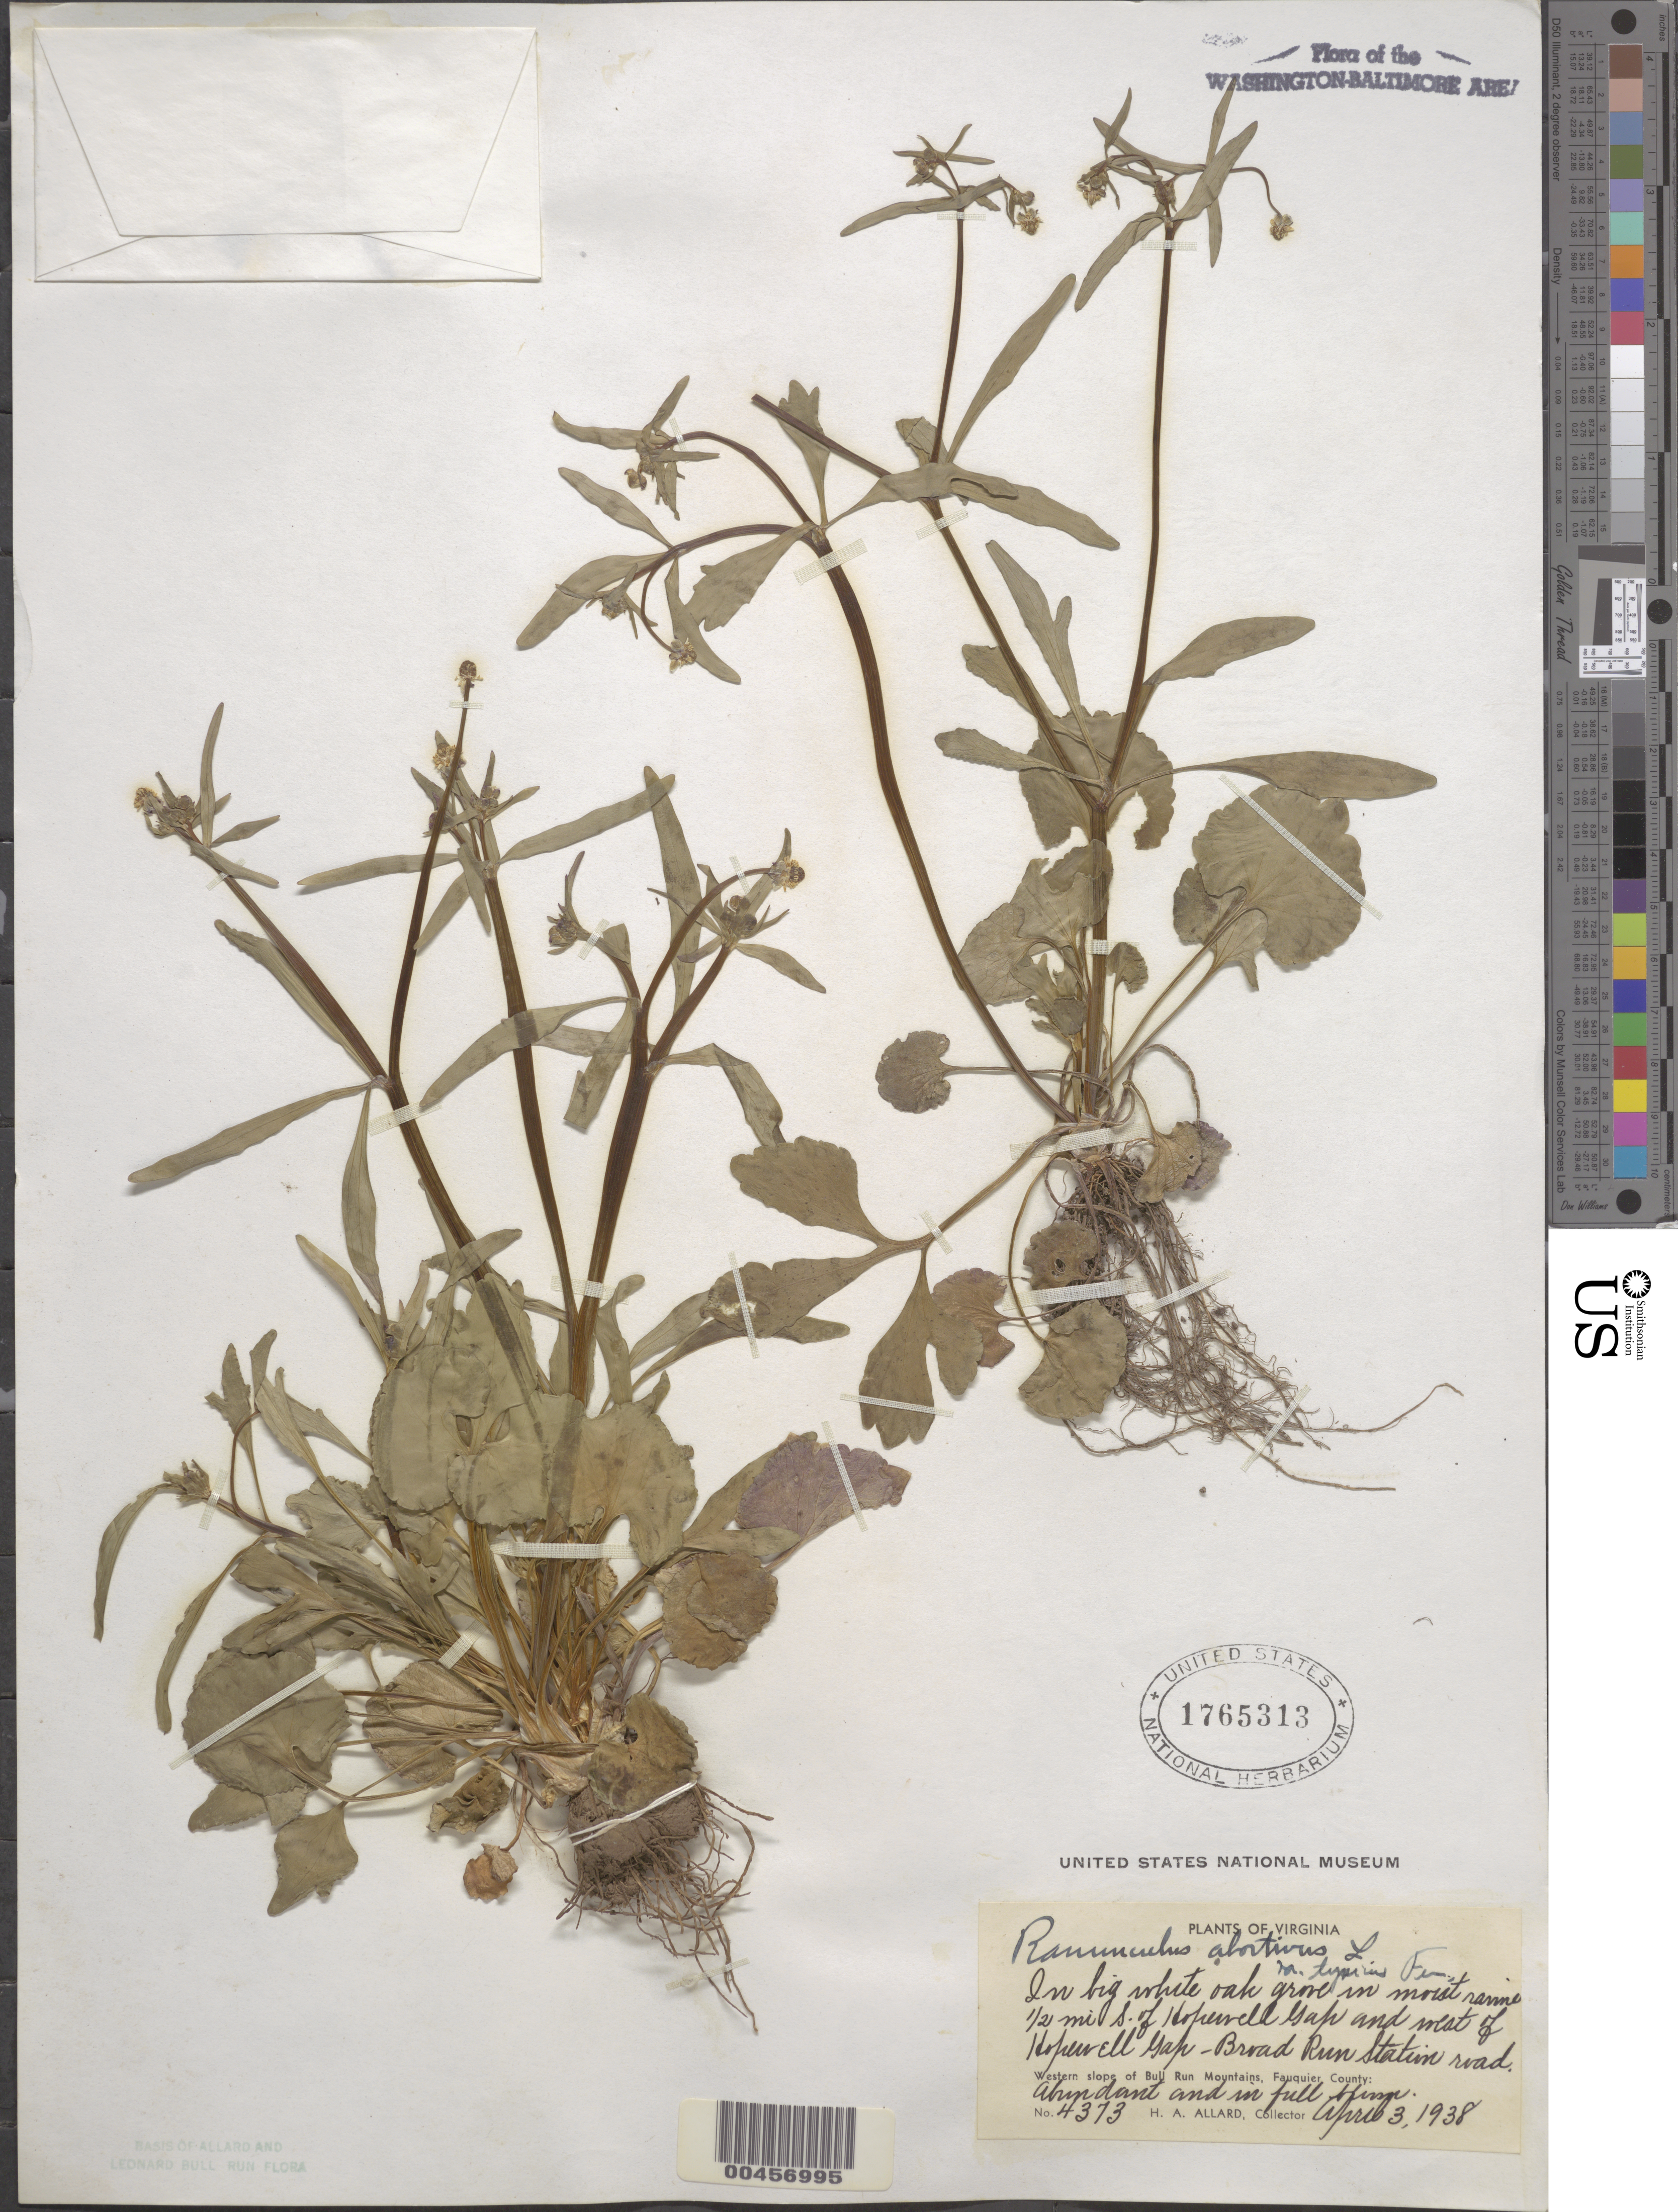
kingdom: Plantae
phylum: Tracheophyta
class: Magnoliopsida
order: Ranunculales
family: Ranunculaceae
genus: Ranunculus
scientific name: Ranunculus abortivus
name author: L.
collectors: H. A. Allard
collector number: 4373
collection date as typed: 03 May 1938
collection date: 1938-05-03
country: United States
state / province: Virginia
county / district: Fauquier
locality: S of Hopewell Gap, Broad Run Station road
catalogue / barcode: US 1765313